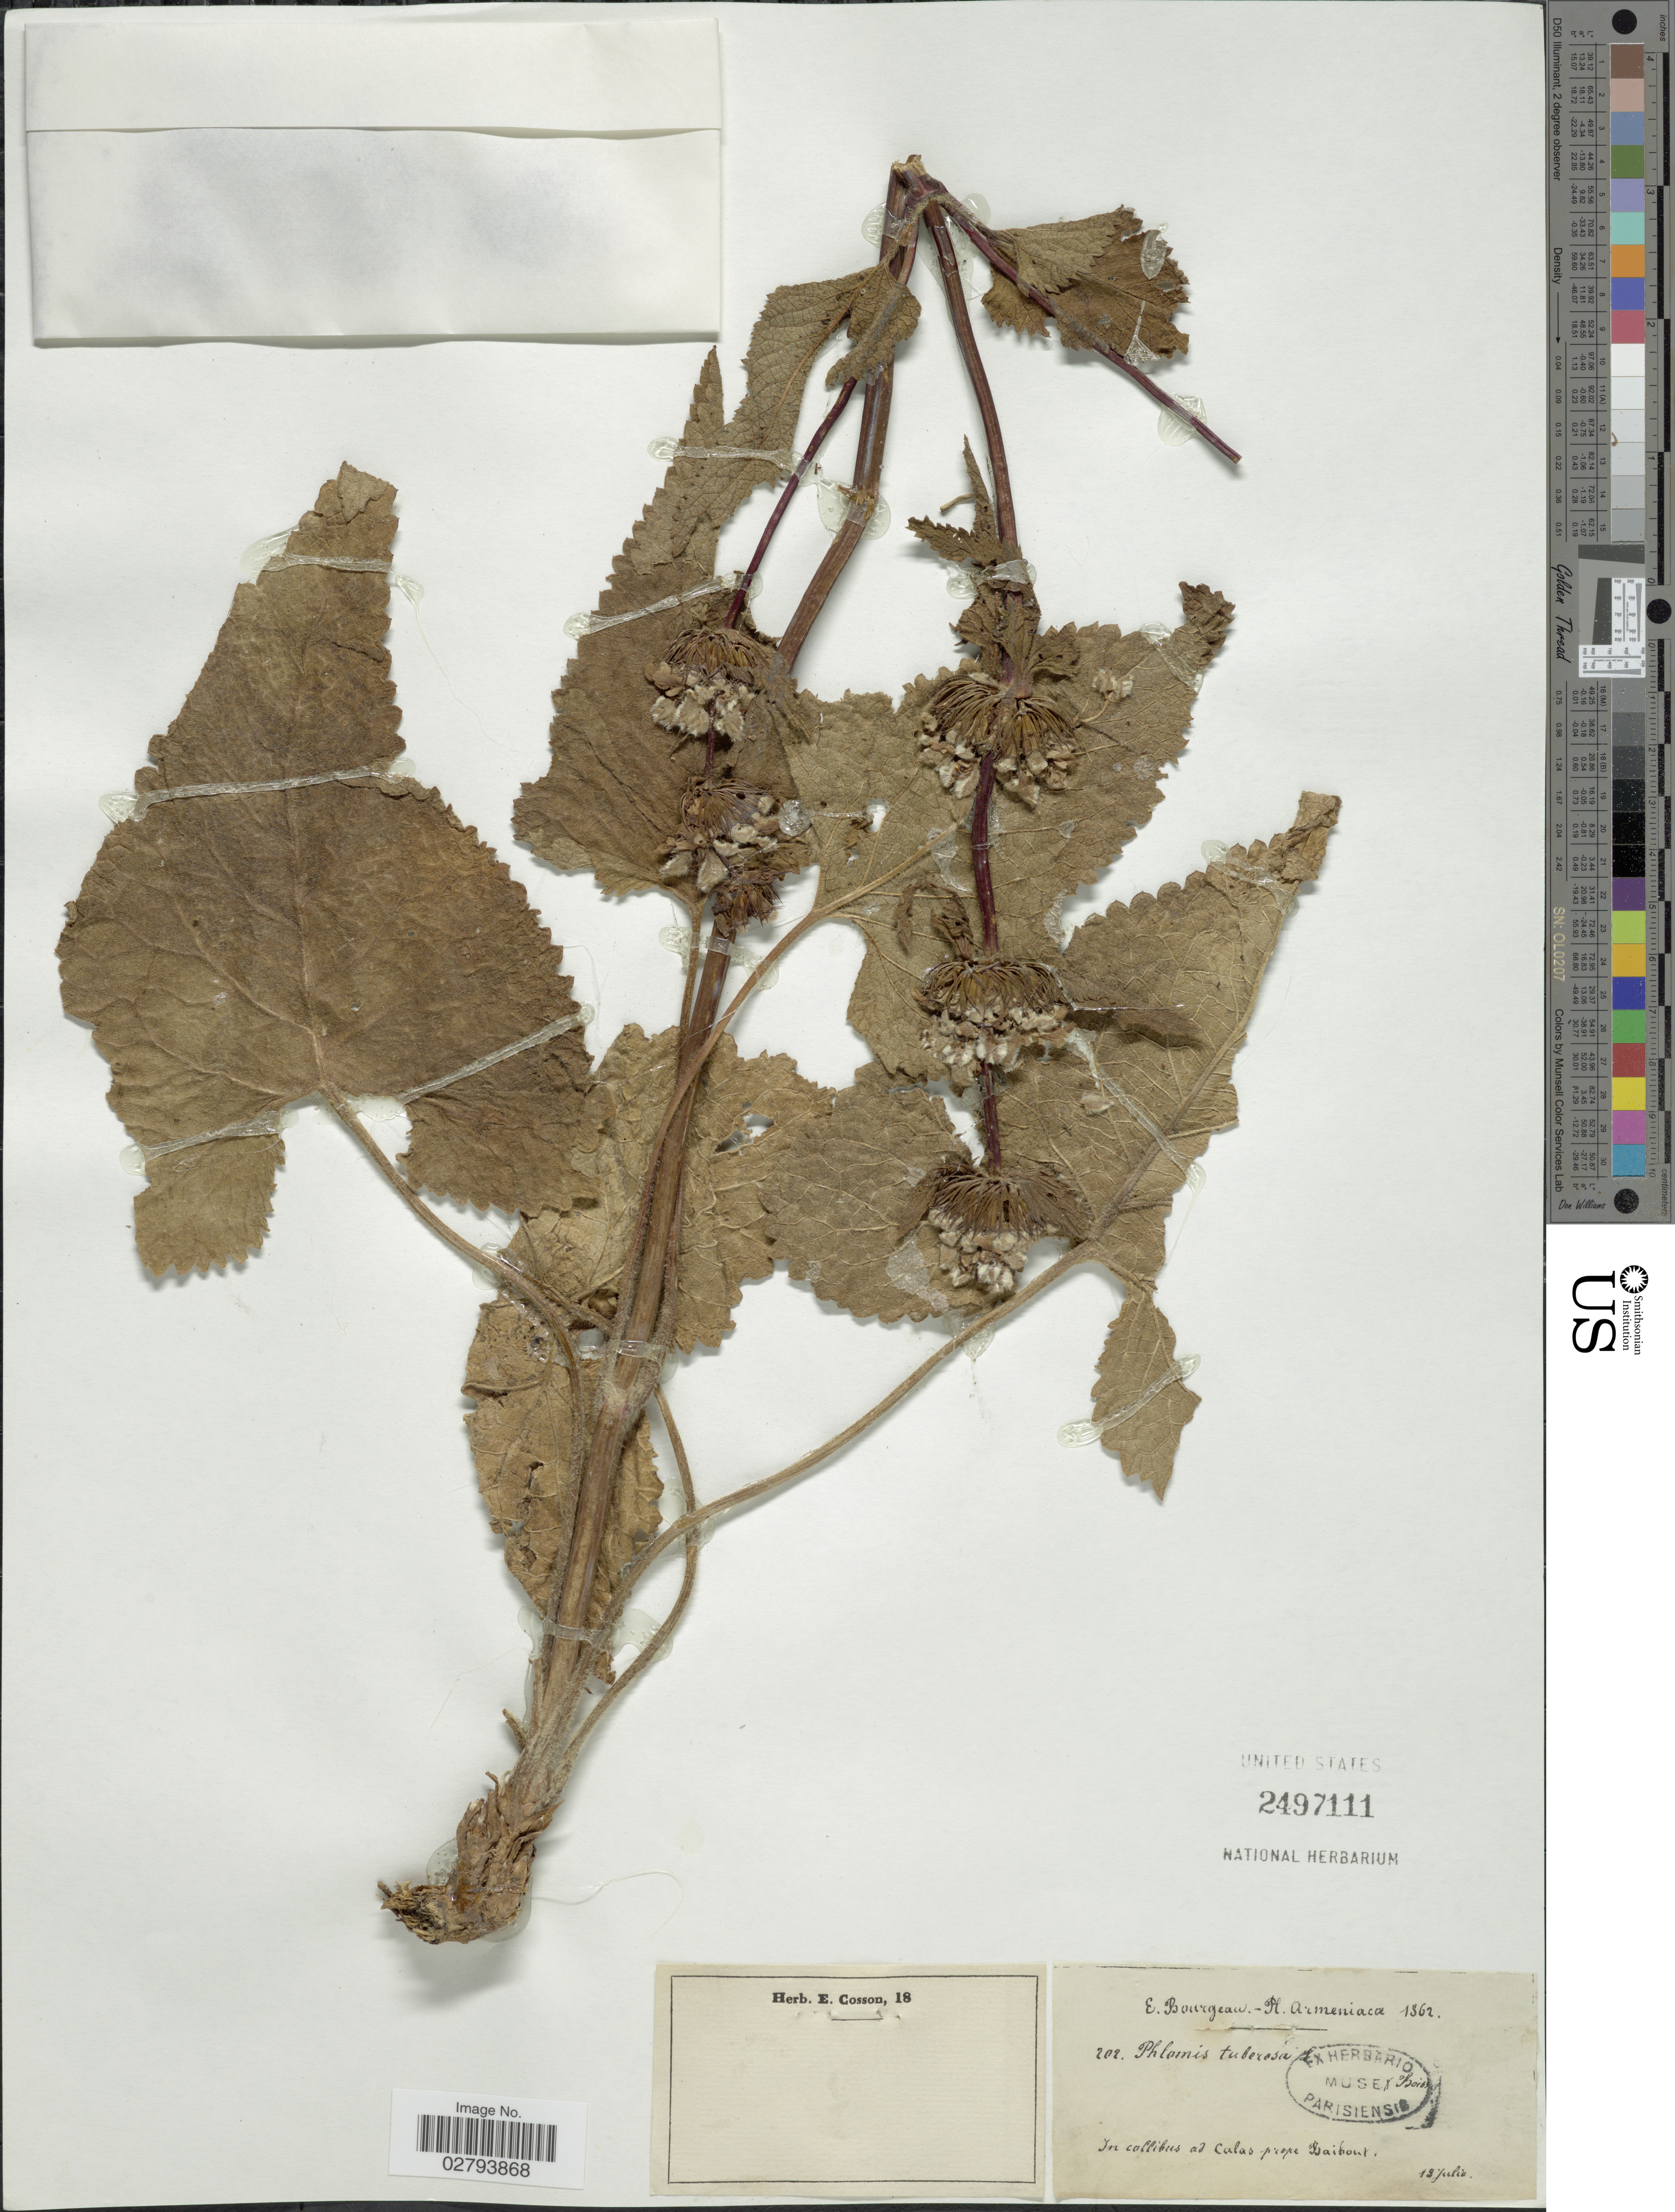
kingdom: Plantae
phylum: Tracheophyta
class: Magnoliopsida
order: Lamiales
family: Lamiaceae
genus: Phlomoides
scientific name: Phlomoides tuberosa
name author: (L.) Moench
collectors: E. Bourgeau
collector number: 202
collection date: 1862-07-19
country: Armenia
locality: In collibus ad Calas prope Baibout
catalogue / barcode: US 2497111